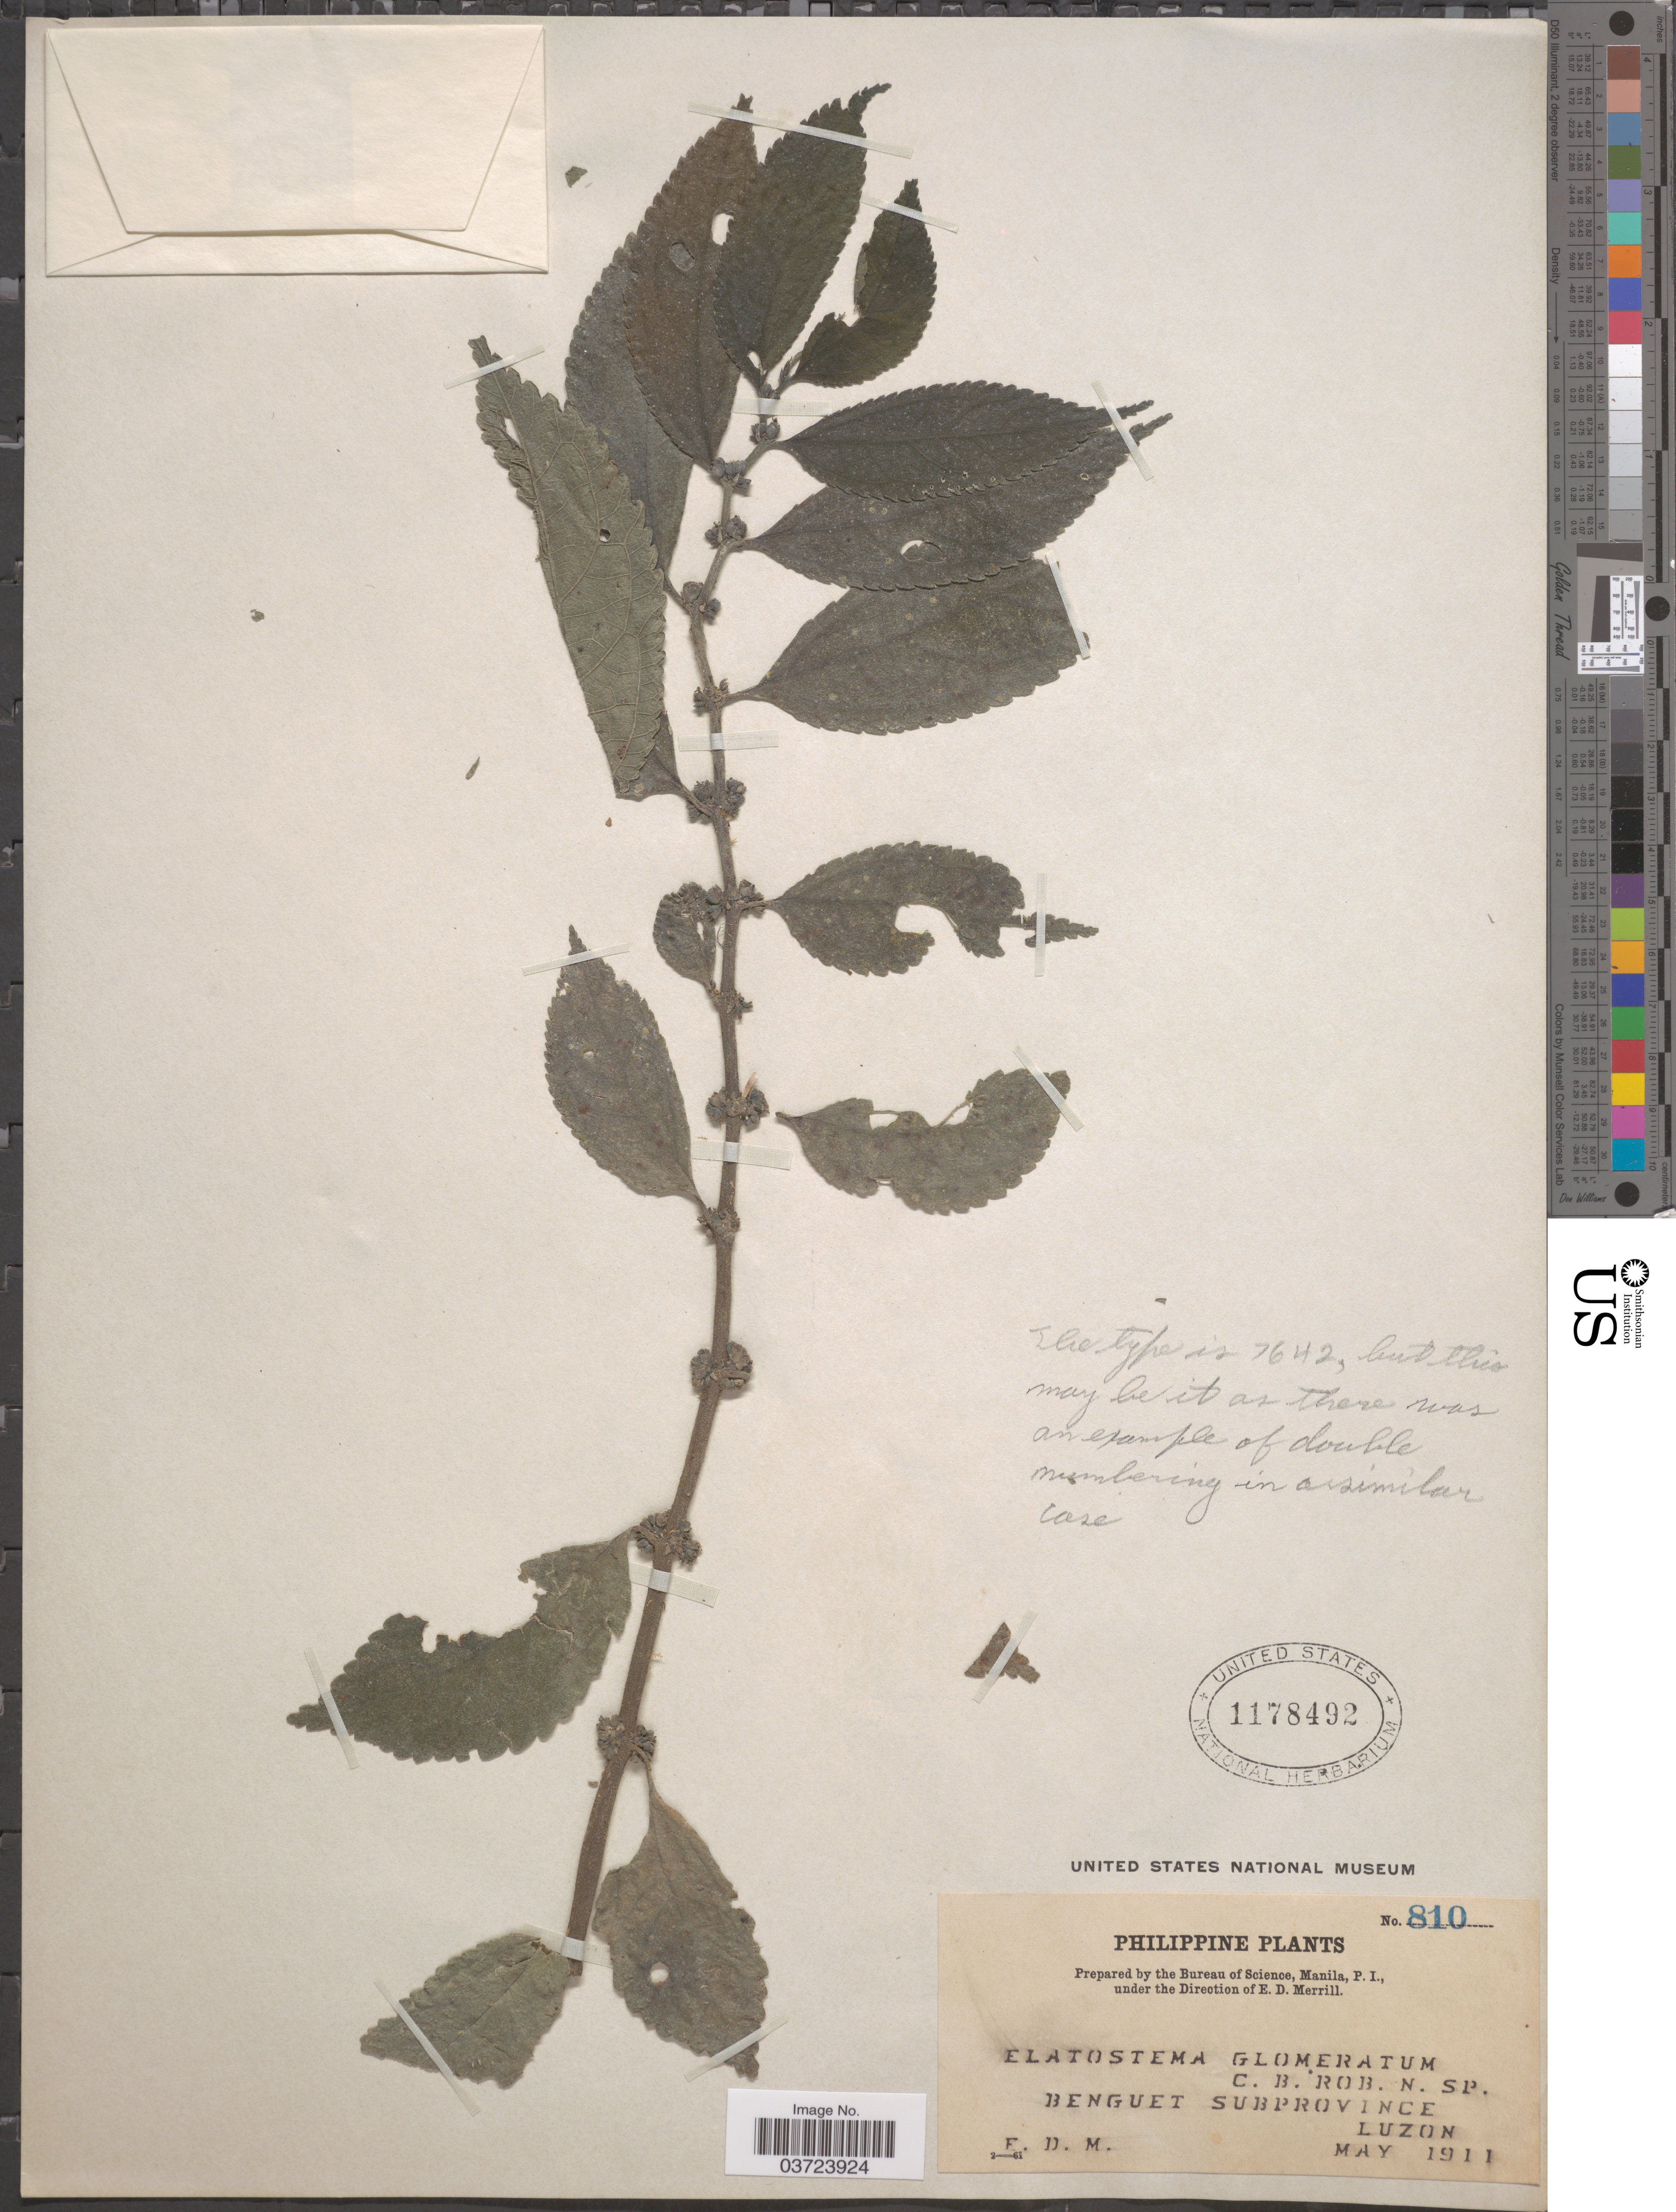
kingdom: Plantae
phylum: Tracheophyta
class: Magnoliopsida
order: Rosales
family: Urticaceae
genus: Elatostema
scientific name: Elatostema glomeratum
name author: C.B. Rob.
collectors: E. D. Merrill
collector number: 810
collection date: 1911-05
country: Philippines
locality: Benguet Subprovince. Luzon.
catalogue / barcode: US 1178492